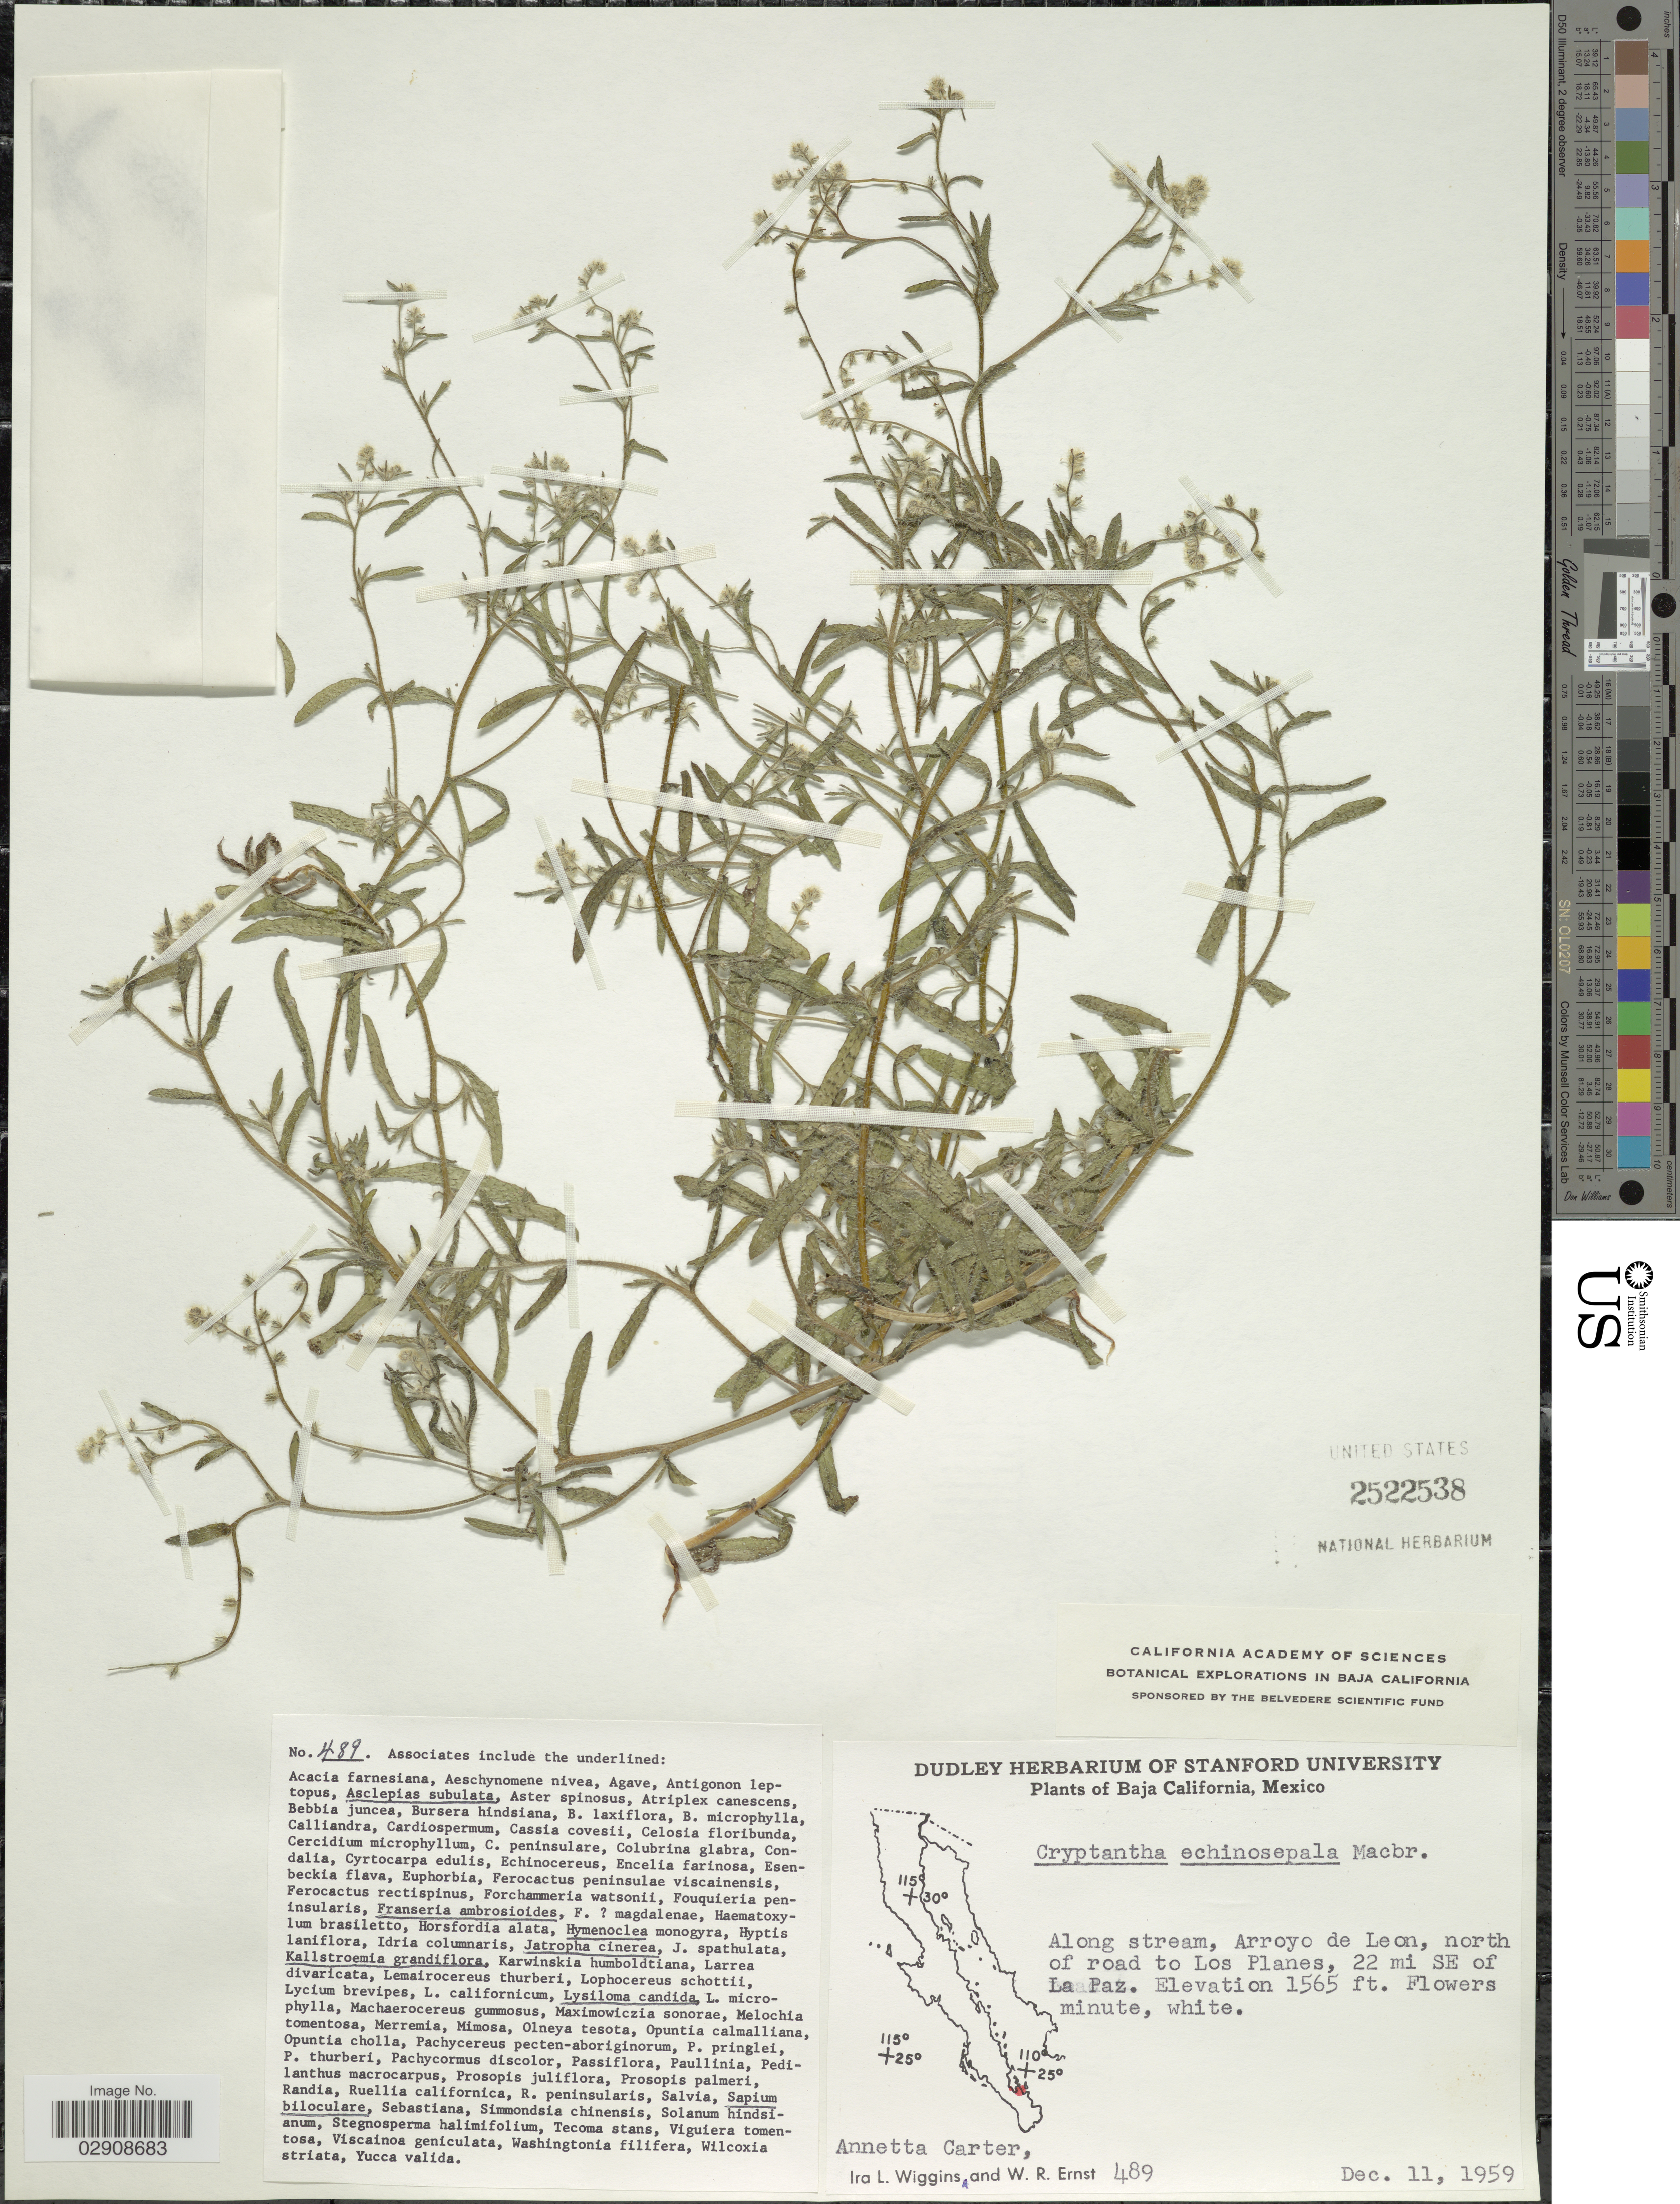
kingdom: Plantae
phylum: Tracheophyta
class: Magnoliopsida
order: Boraginales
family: Boraginaceae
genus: Cryptantha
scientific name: Cryptantha echinosepala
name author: J.F. Macbr.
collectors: A. Carter, I. L. Wiggins & W. R. Ernst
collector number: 489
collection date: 1959-12-11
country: Mexico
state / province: Baja California Sur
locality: Along stream, Arroyo de Leon, north of road to Los Planes, 22 mi SE of La Paz.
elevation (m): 477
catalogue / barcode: US 2522538